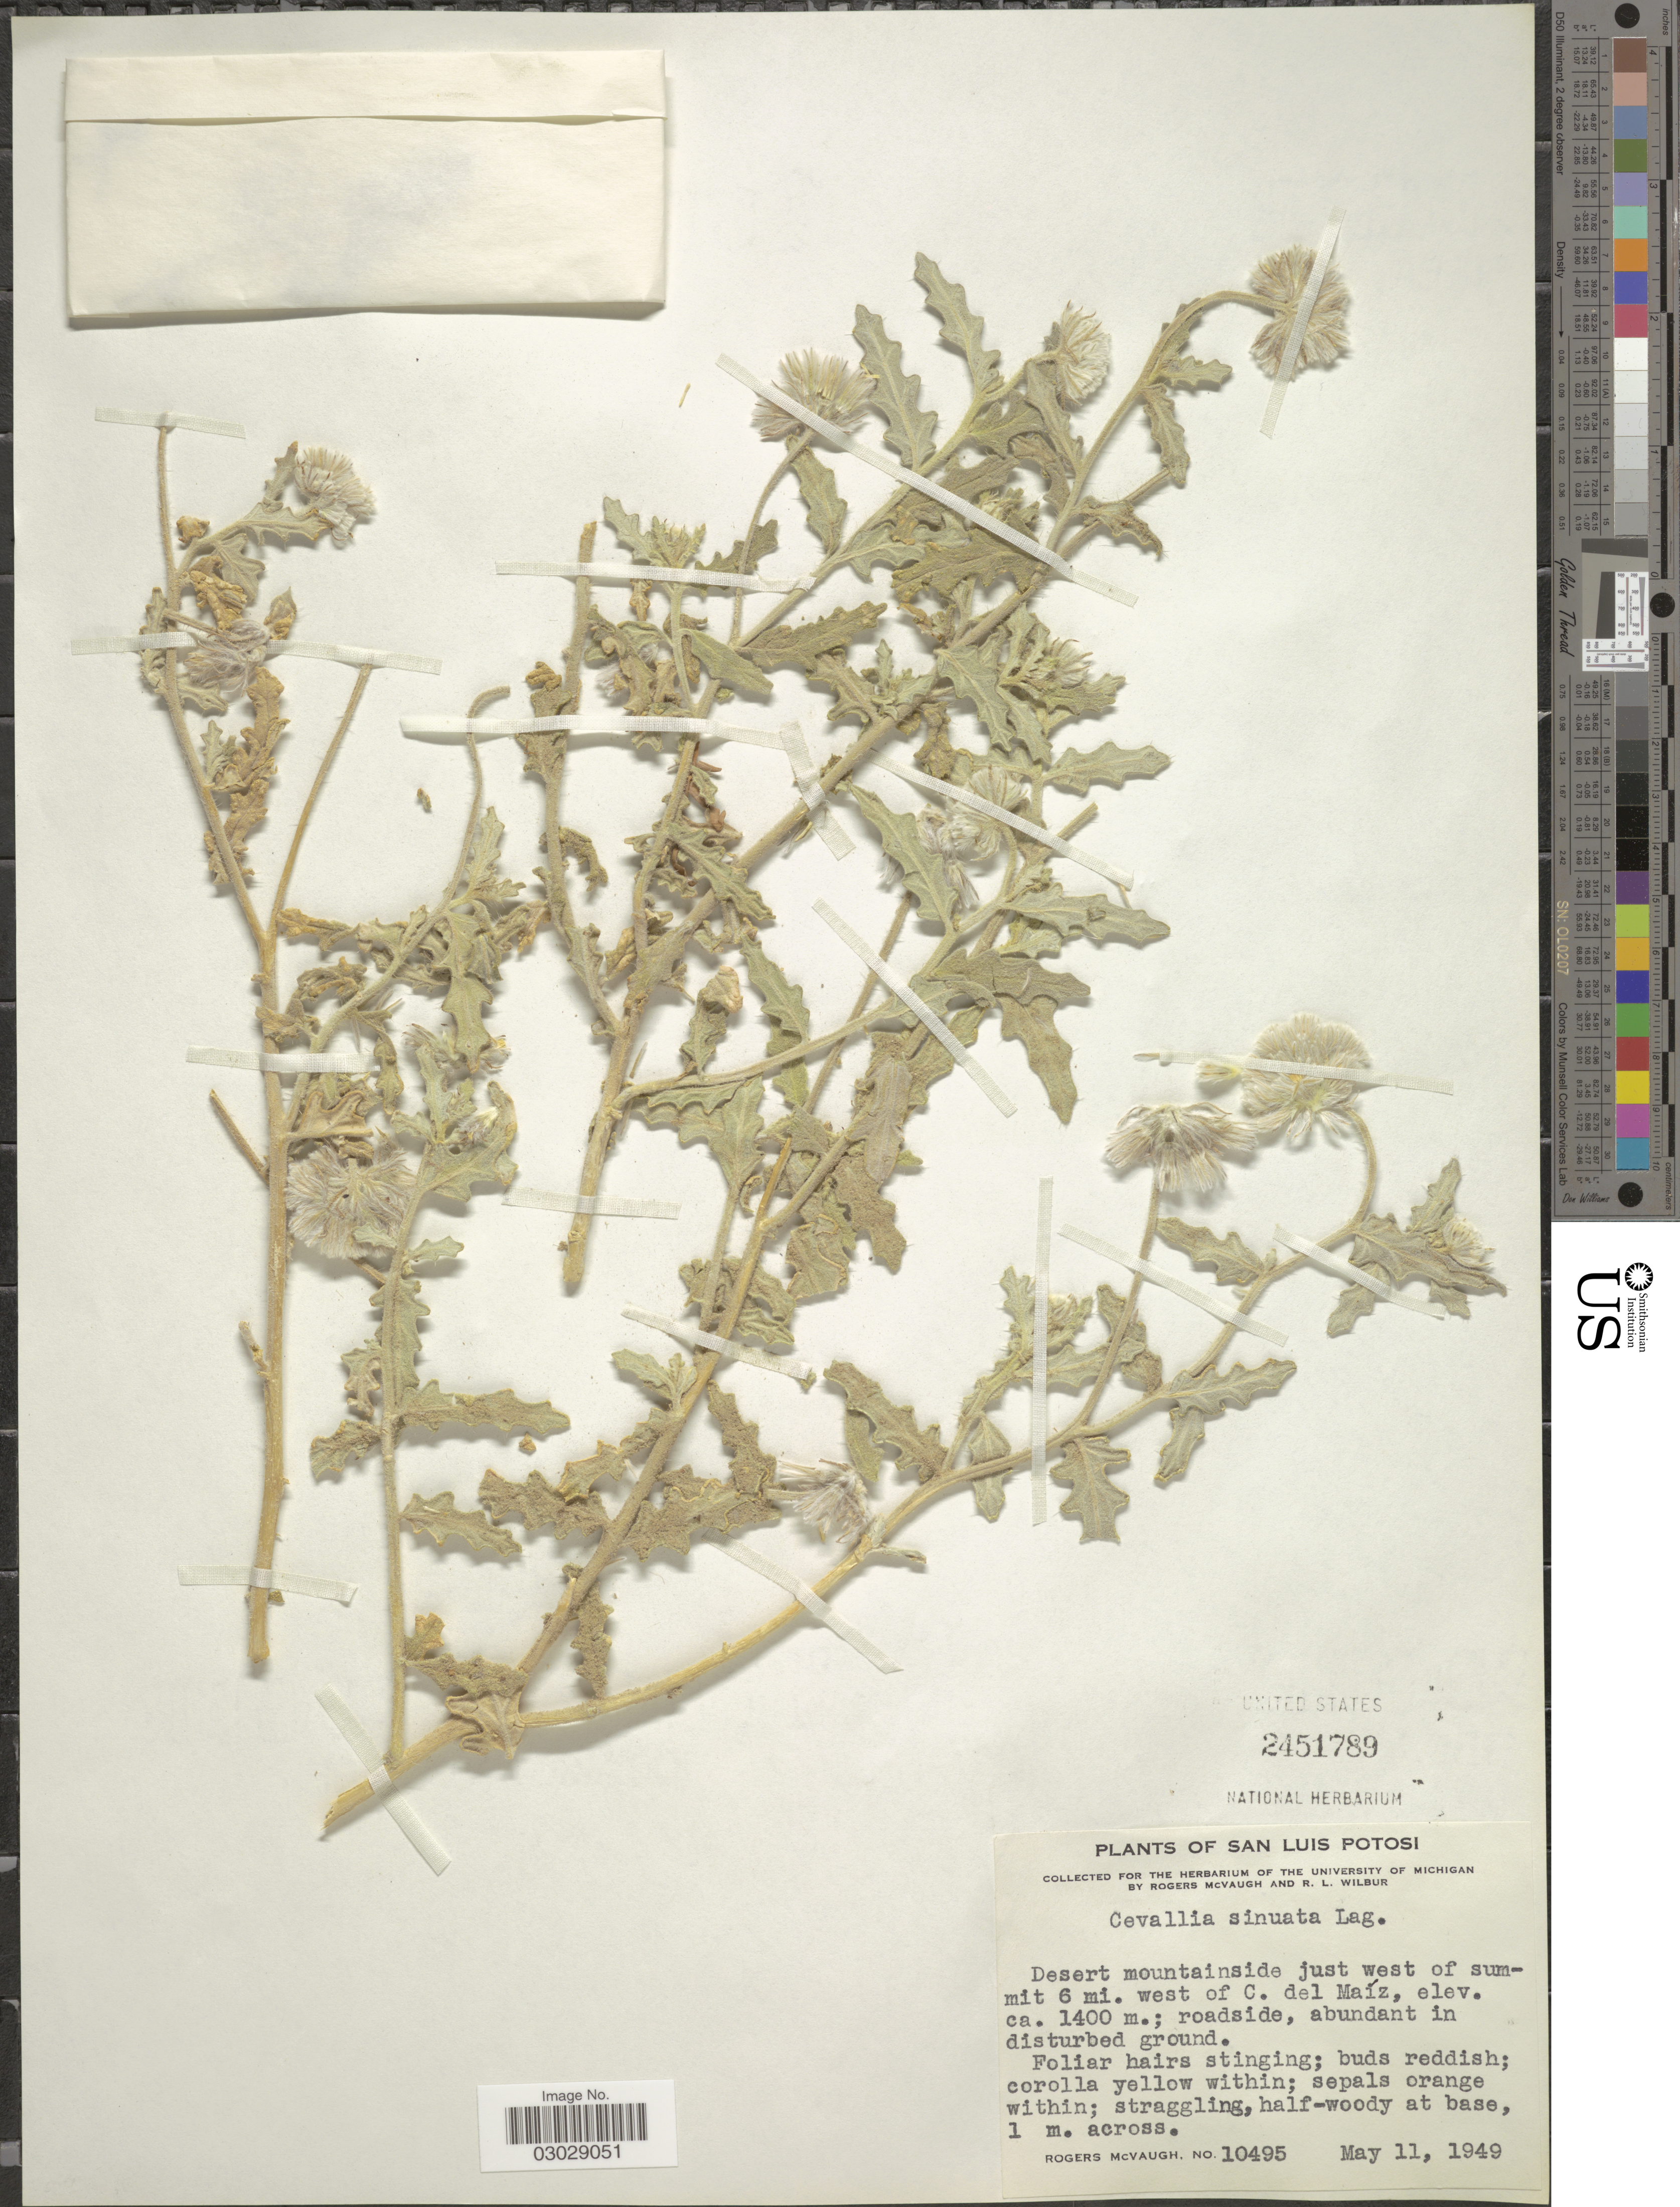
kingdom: Plantae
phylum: Tracheophyta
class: Magnoliopsida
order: Cornales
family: Loasaceae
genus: Cevallia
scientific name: Cevallia sinuata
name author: Lag.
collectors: R. McVaugh & R. L. Wilbur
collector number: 10495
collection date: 1949-05-11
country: Mexico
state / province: San Luis Potosí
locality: Desert mountainside just west of summit 6 mi. west of C. del Maíz.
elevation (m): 1400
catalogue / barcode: US 2451789